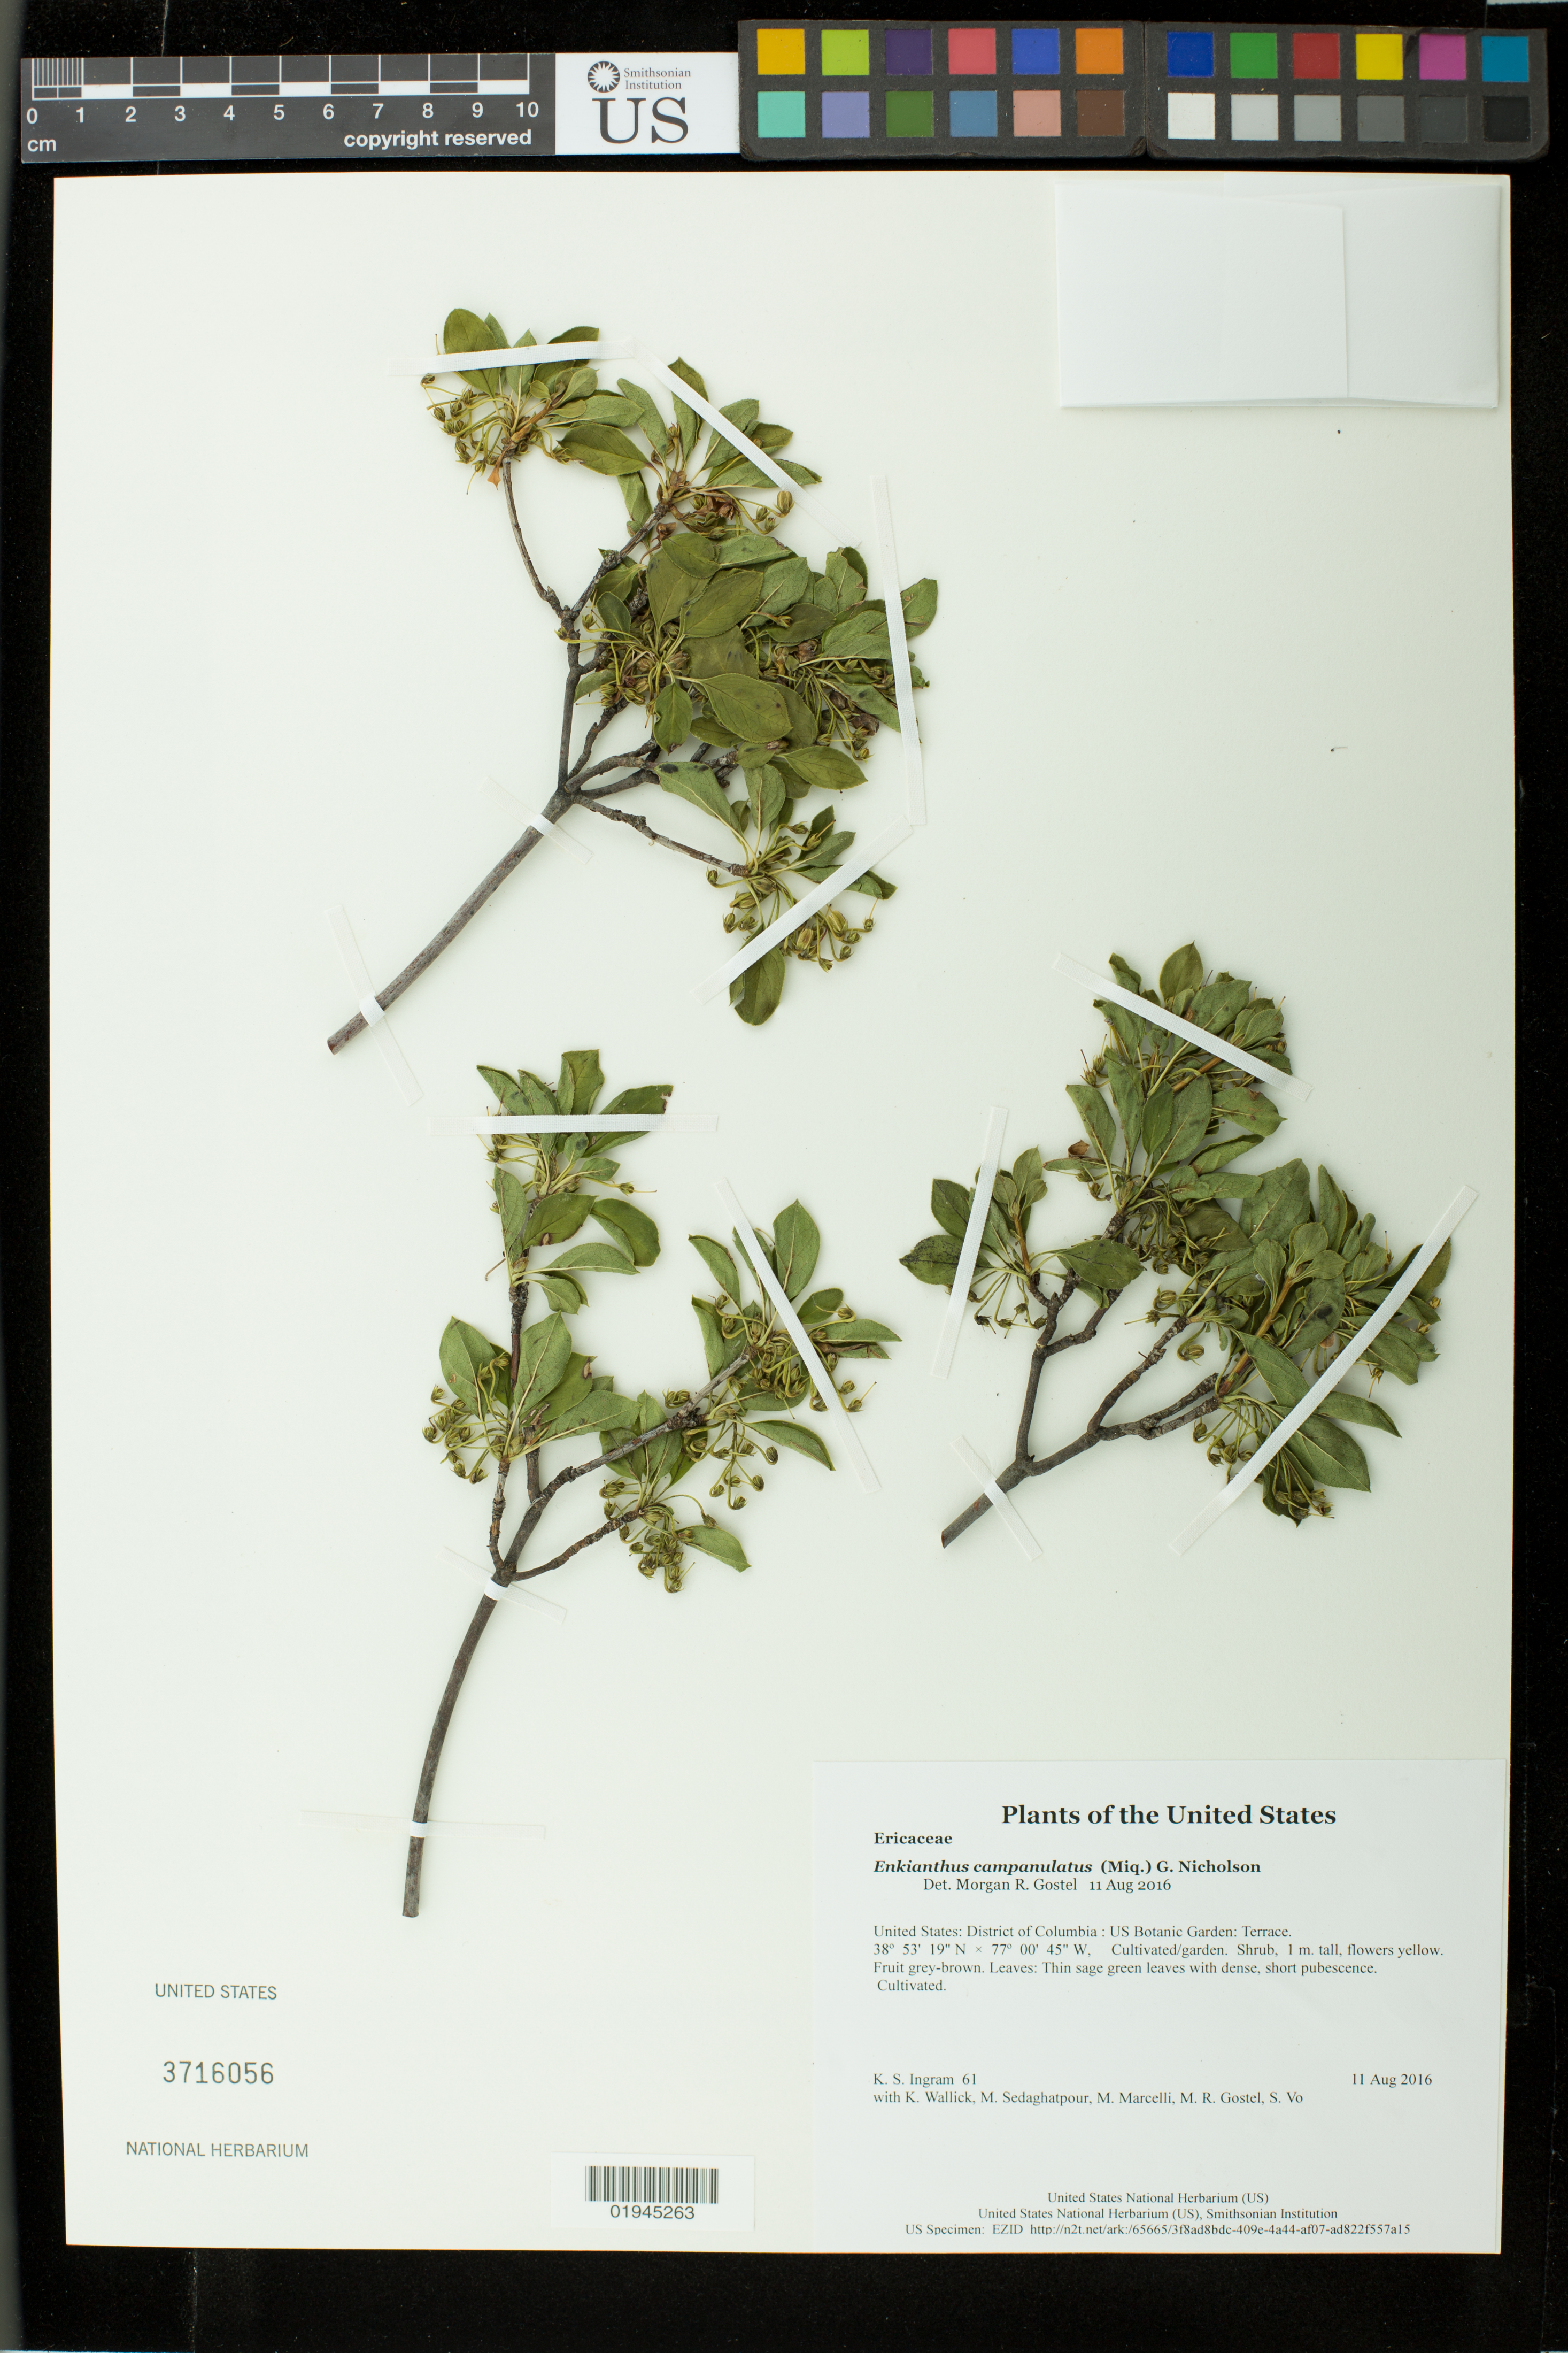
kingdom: Plantae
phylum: Tracheophyta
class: Magnoliopsida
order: Ericales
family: Ericaceae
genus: Enkianthus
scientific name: Enkianthus campanulatus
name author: (Miq.) G. Nicholson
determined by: Gostel, Morgan R., (BRIT), Botanical Research Institute of Texas (UNITED STATES)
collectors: K. S. Ingram, K. Wallick, M. Sedaghatpour, M. Marcelli, M. R. Gostel & S. Vo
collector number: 61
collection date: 2016-08-11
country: United States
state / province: District of Columbia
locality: US Botanic Garden: Terrace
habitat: Cultivated/garden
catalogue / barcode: US 3716056